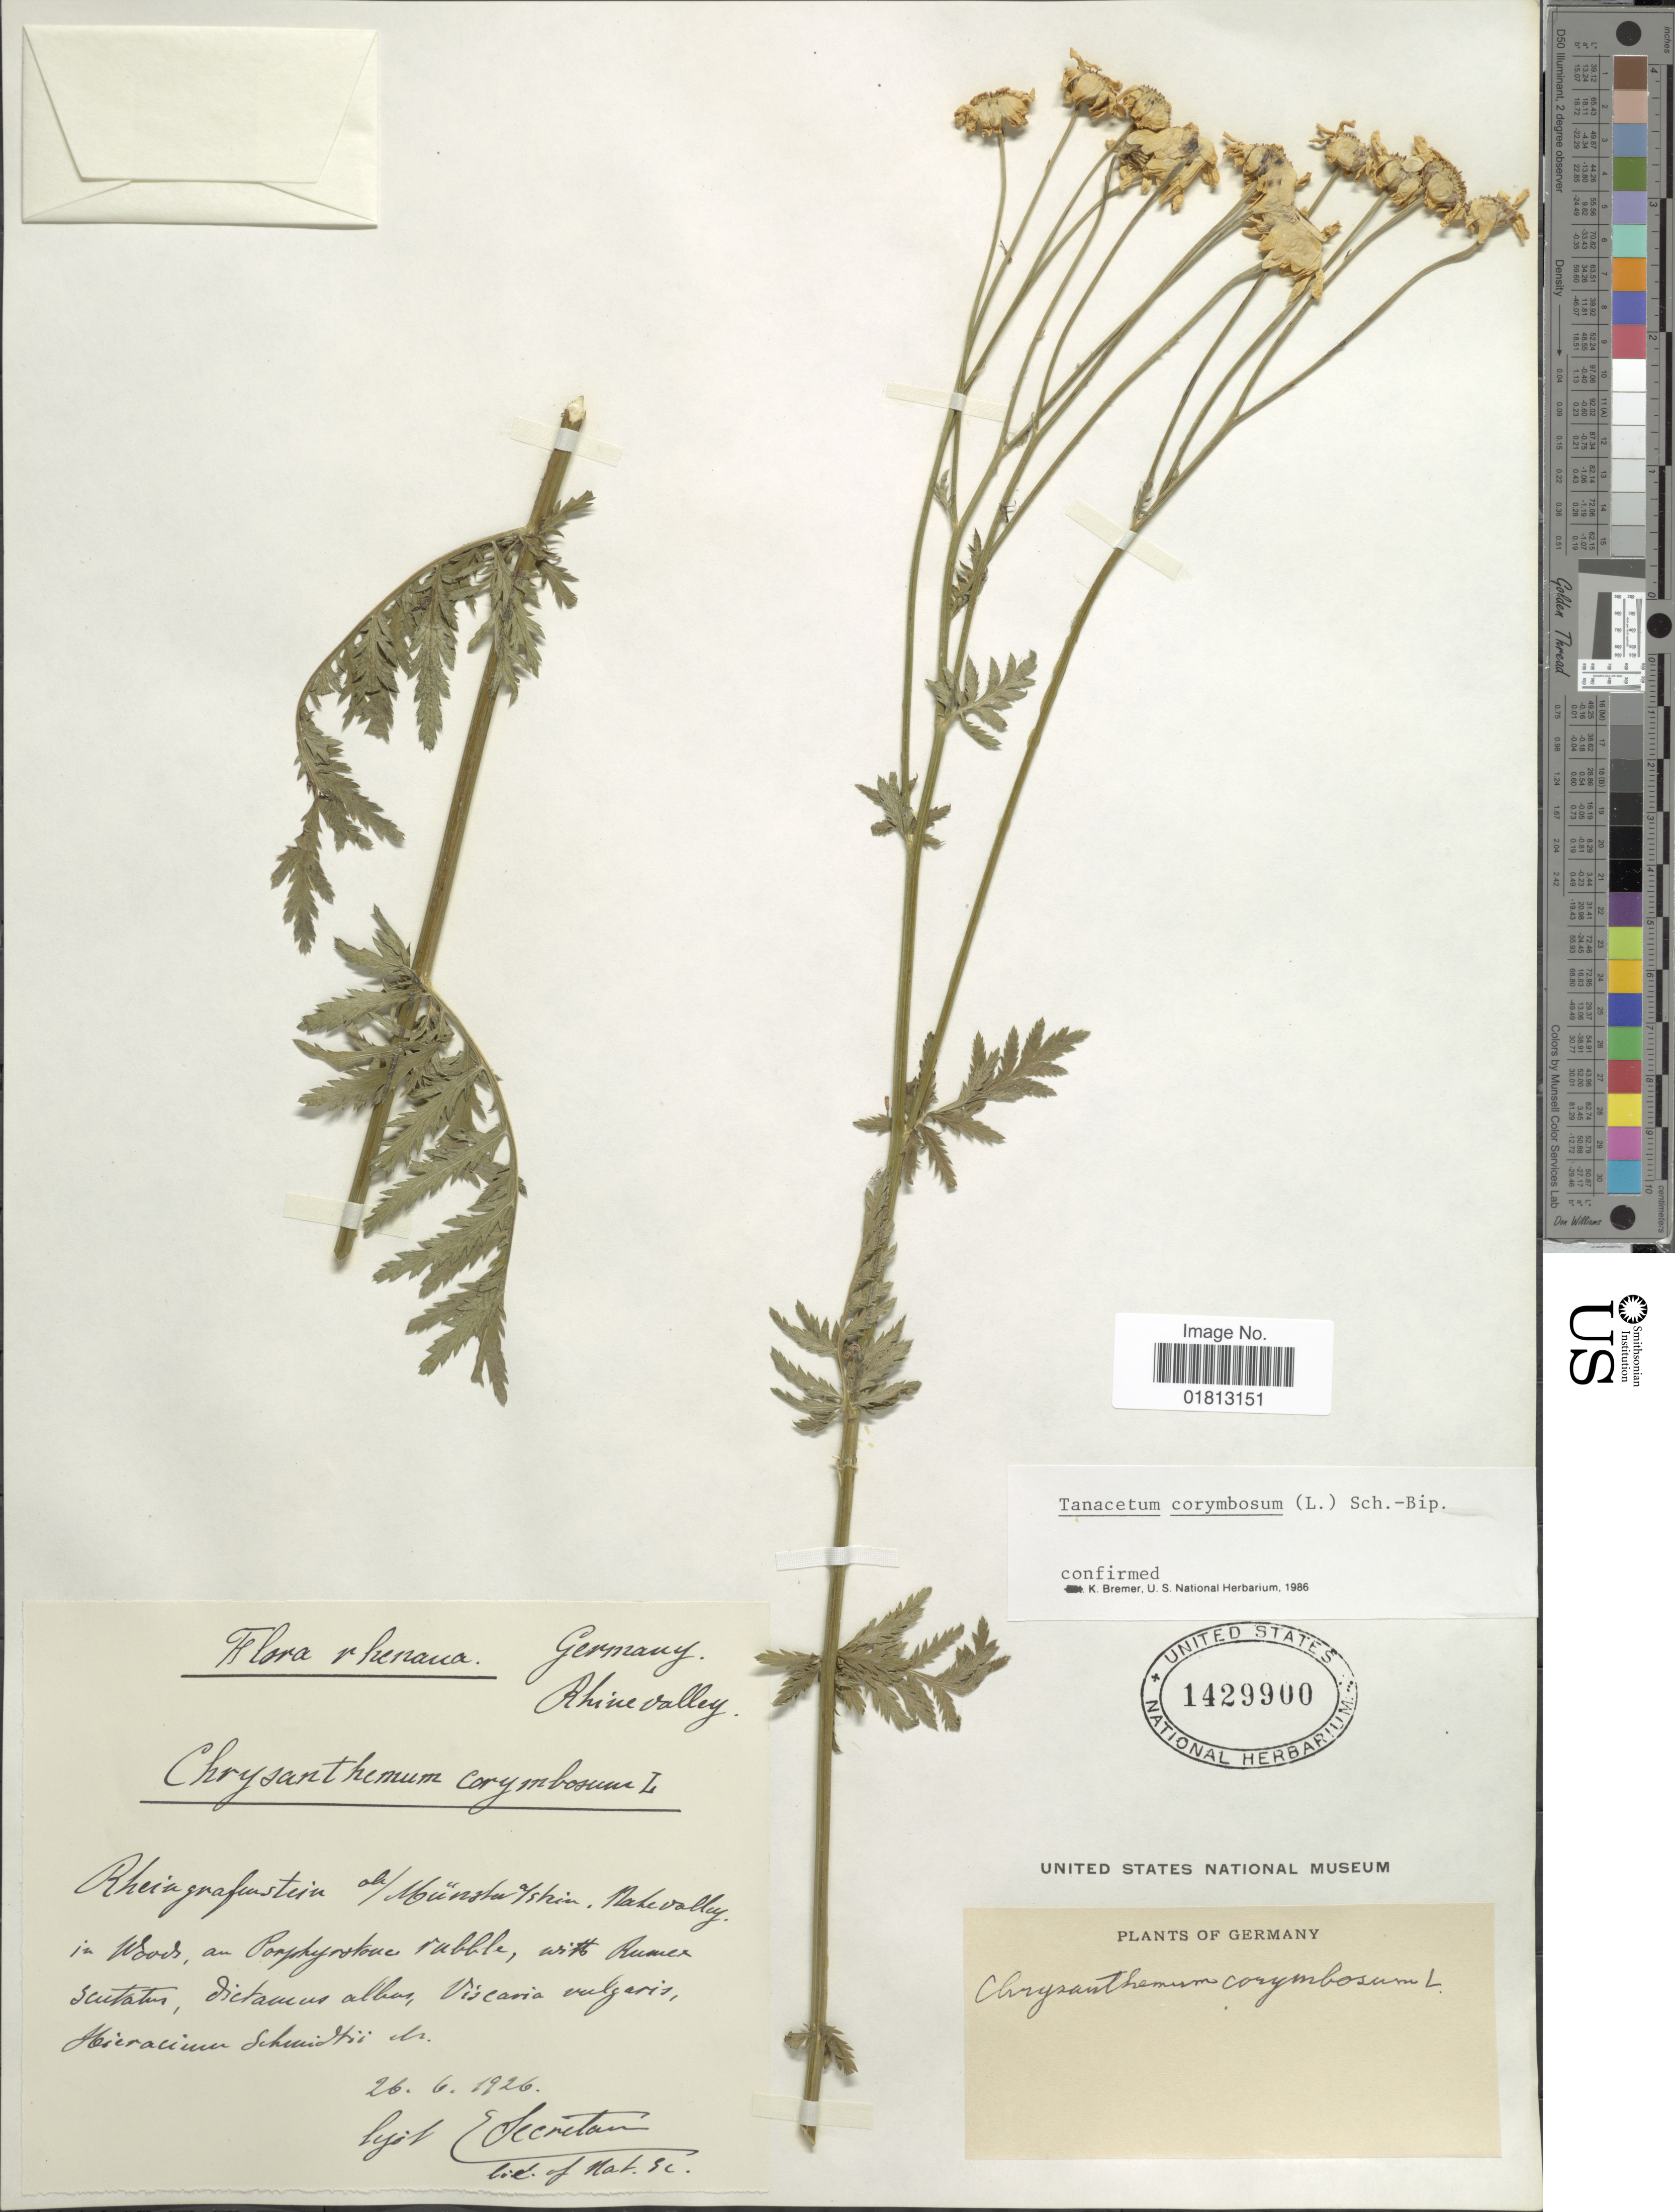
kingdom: Plantae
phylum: Tracheophyta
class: Magnoliopsida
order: Asterales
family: Asteraceae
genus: Tanacetum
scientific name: Tanacetum corymbosum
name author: (L.) Sch. Bip.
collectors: E. Secretan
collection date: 1926-06-26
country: Germany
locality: Nakevalley in woods, an Porkystone rubble, with Rumer Scutatus, Discyacus albas, Rhine Valley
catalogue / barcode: US 1429900